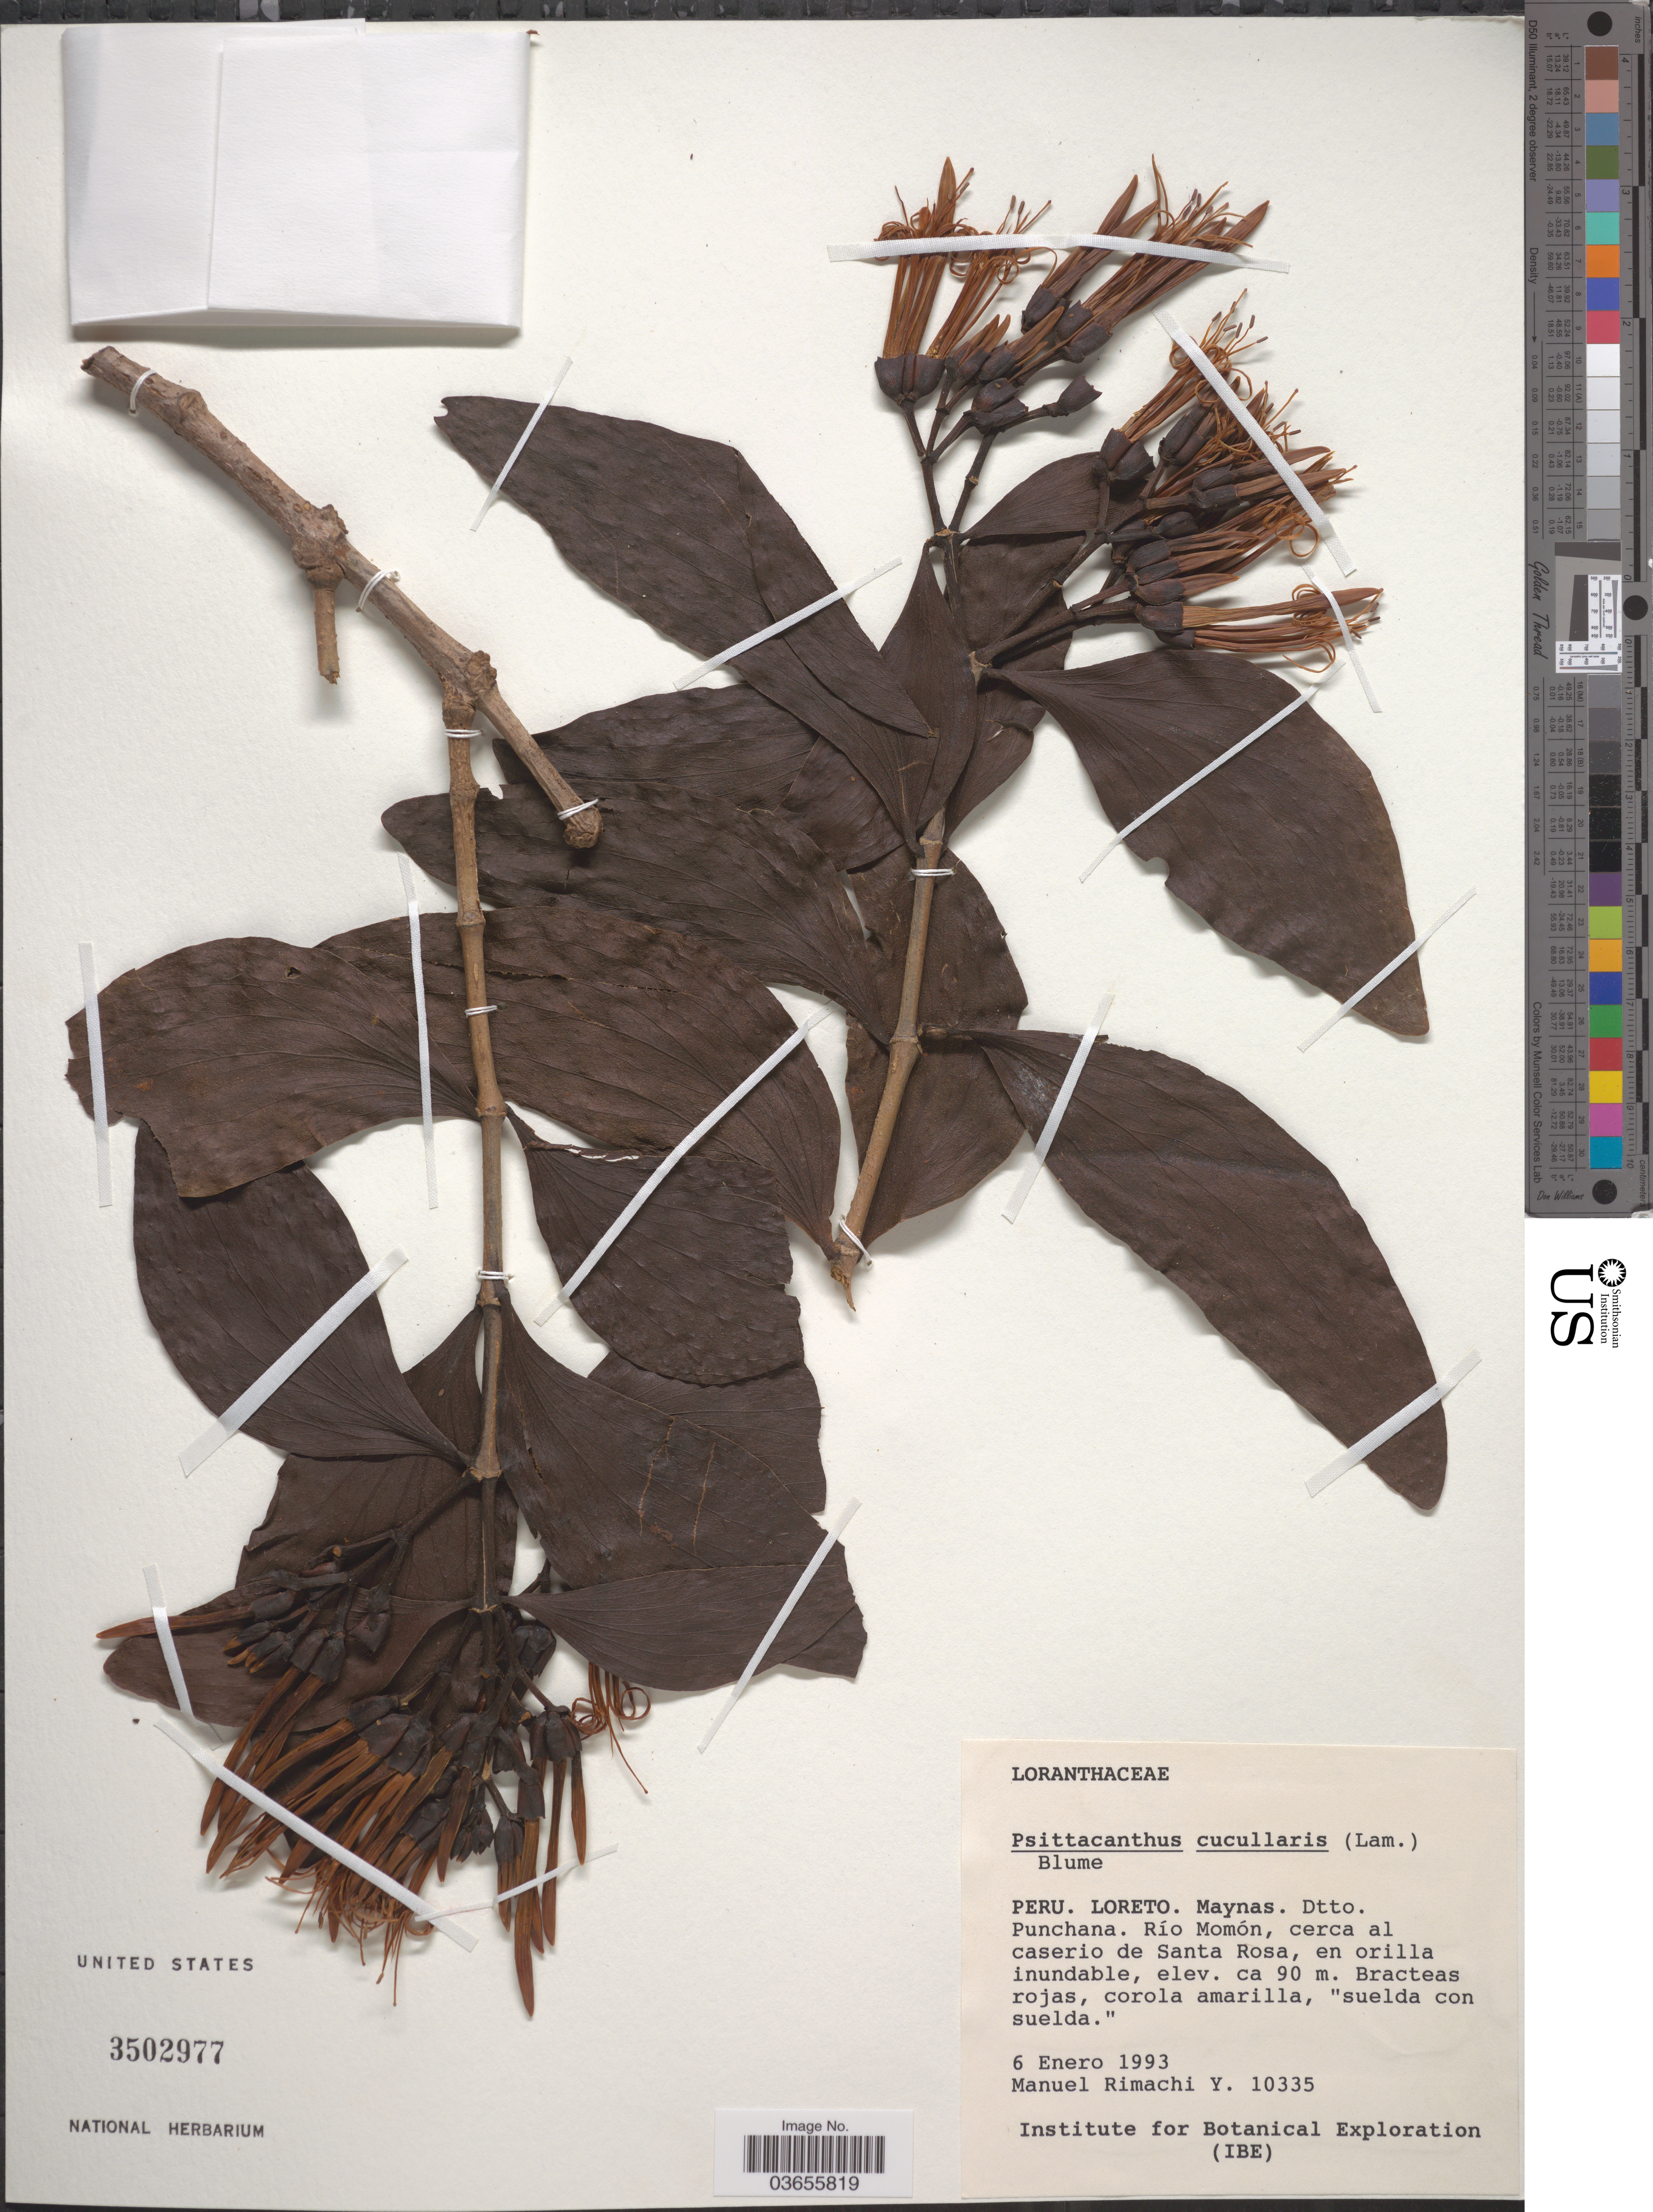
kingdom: Plantae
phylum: Tracheophyta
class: Magnoliopsida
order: Santalales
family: Loranthaceae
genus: Psittacanthus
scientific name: Psittacanthus cucullaris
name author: (Kunth) G. Don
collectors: M. Rimachi Y.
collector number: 10335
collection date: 1993-01-06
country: Peru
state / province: Loreto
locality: Maynas. Dtto. Punchana. Río Momón, cerca al caserio de Santa Rosa, en orilla inundable.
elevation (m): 90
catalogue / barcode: US 3502977